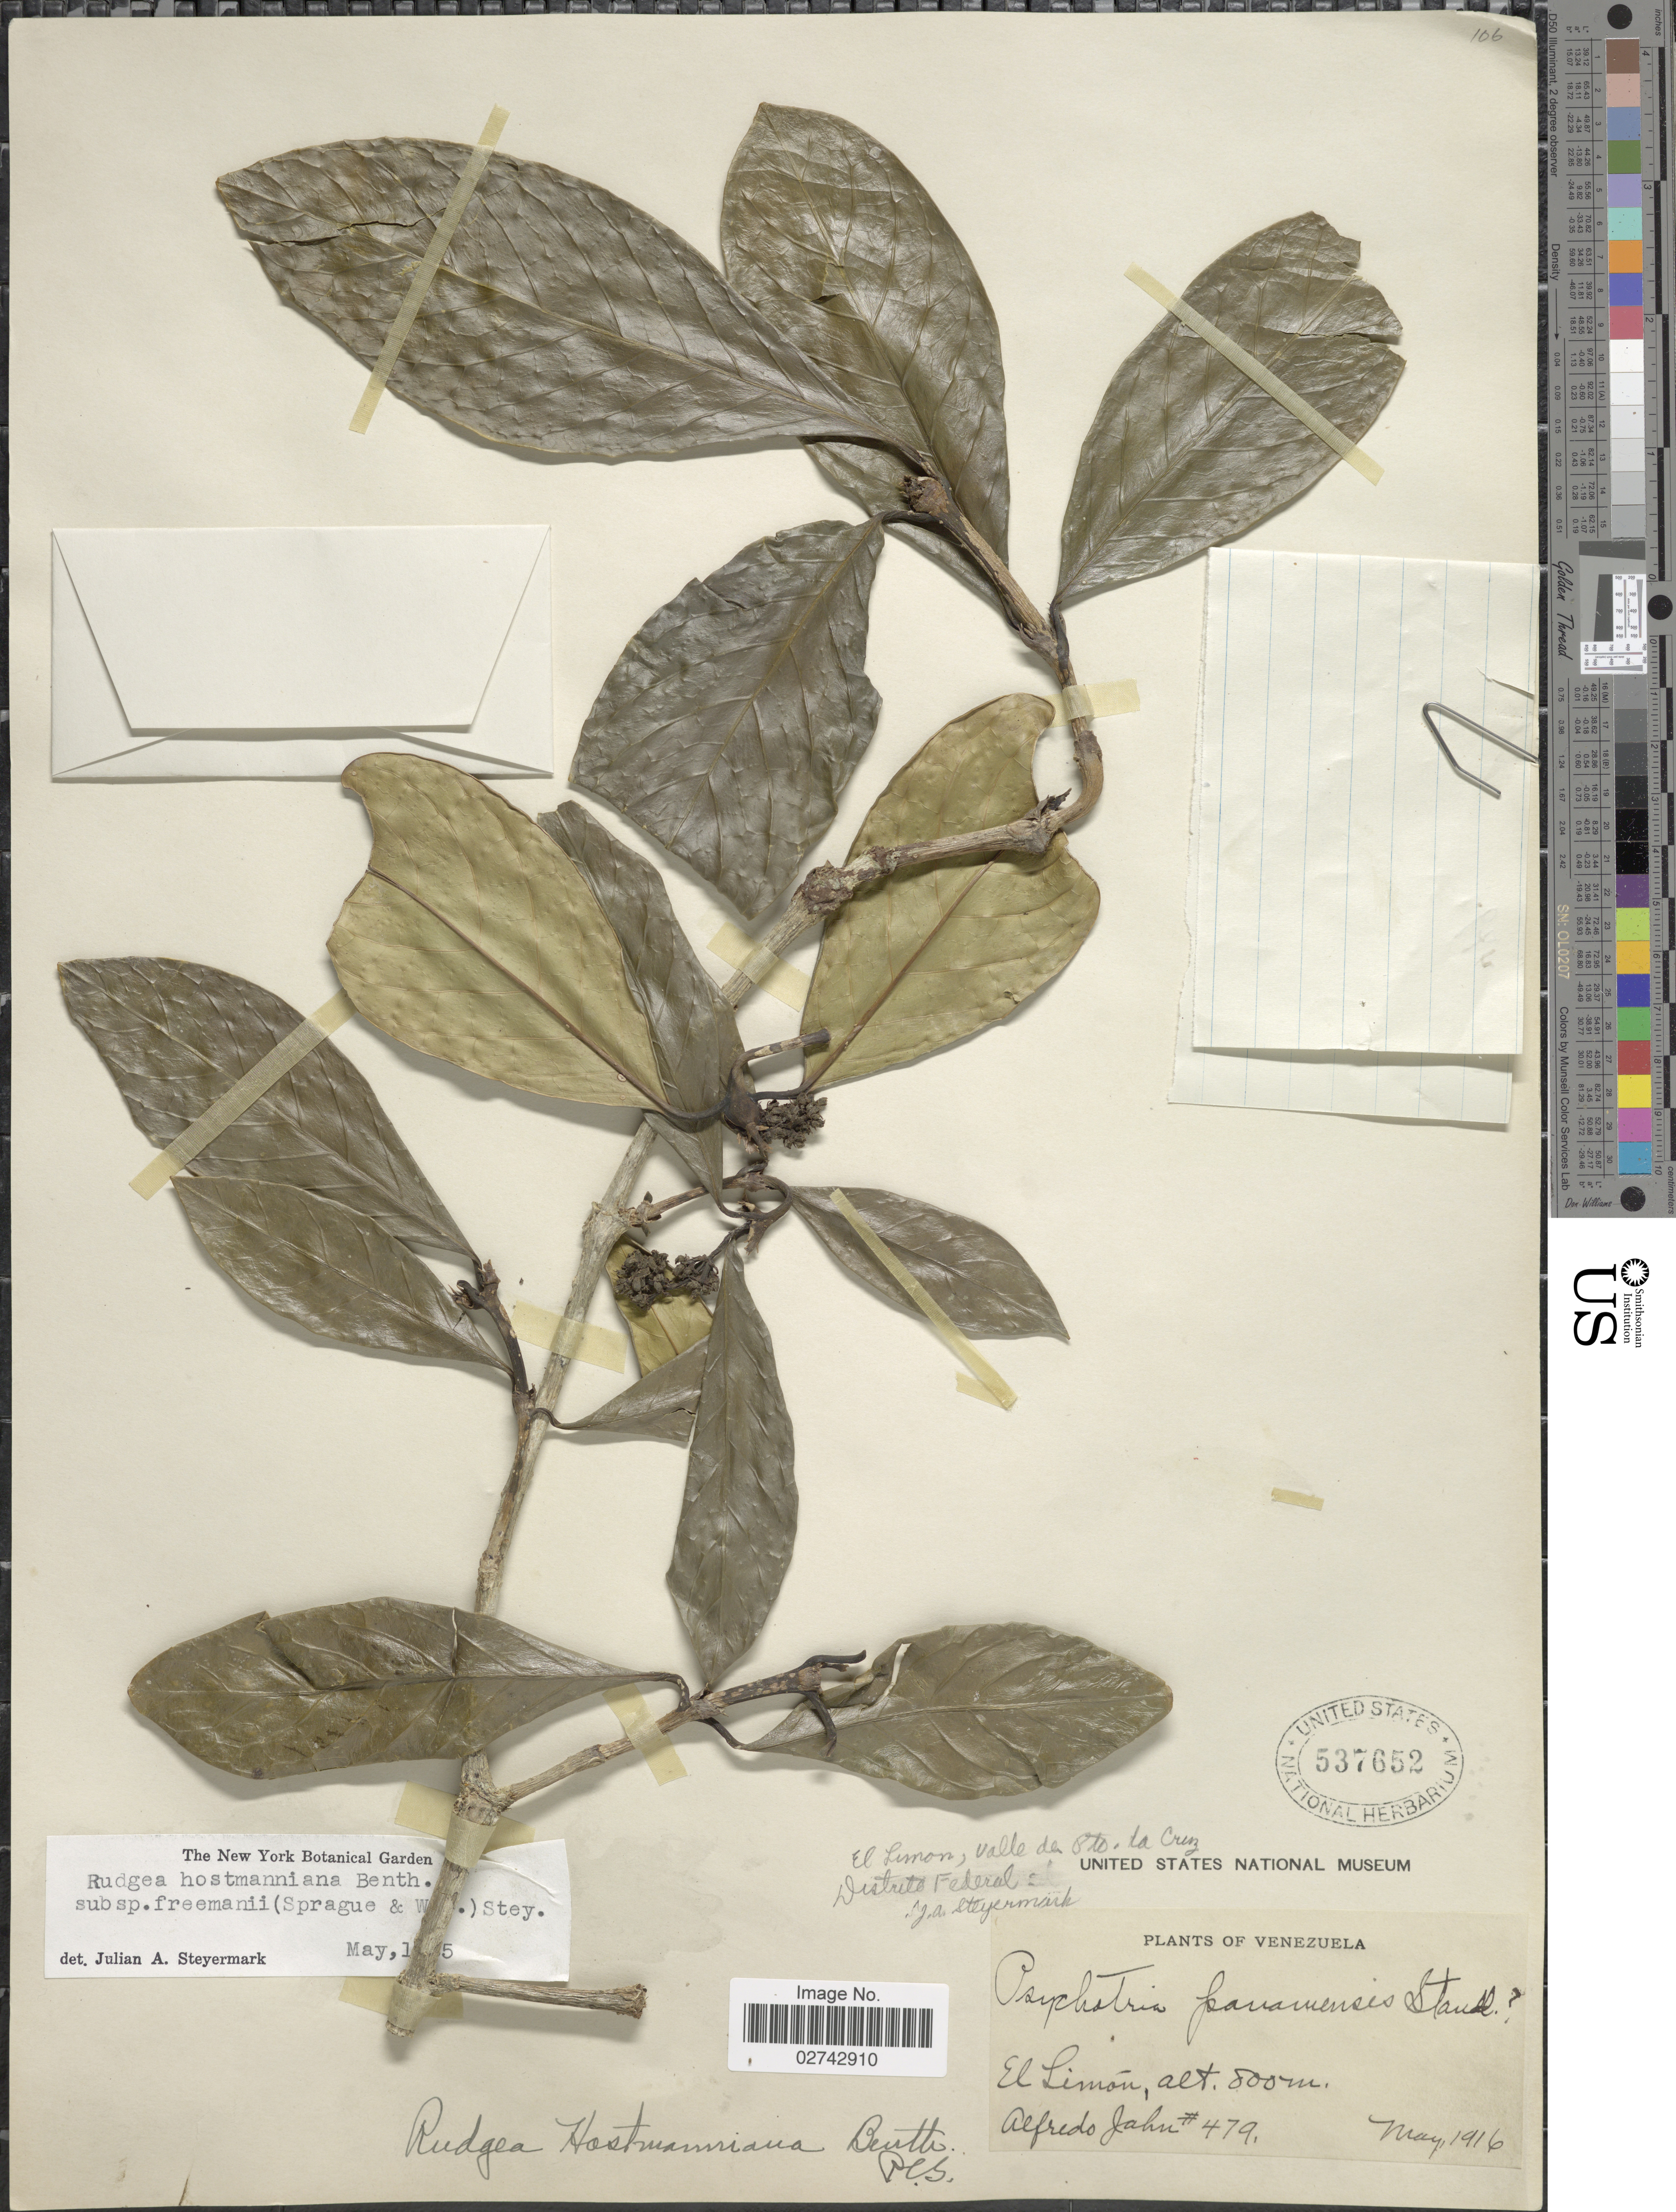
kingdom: Plantae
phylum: Tracheophyta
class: Magnoliopsida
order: Gentianales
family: Rubiaceae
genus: Rudgea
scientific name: Rudgea hostmanniana subsp. freemanii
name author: (C. Sprague & R.O. Williams ex R.O. Williams & Cheesman) Steyerm.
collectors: A. Jahn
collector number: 479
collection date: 1916-05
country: Venezuela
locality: El Limon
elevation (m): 800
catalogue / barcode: US 537652